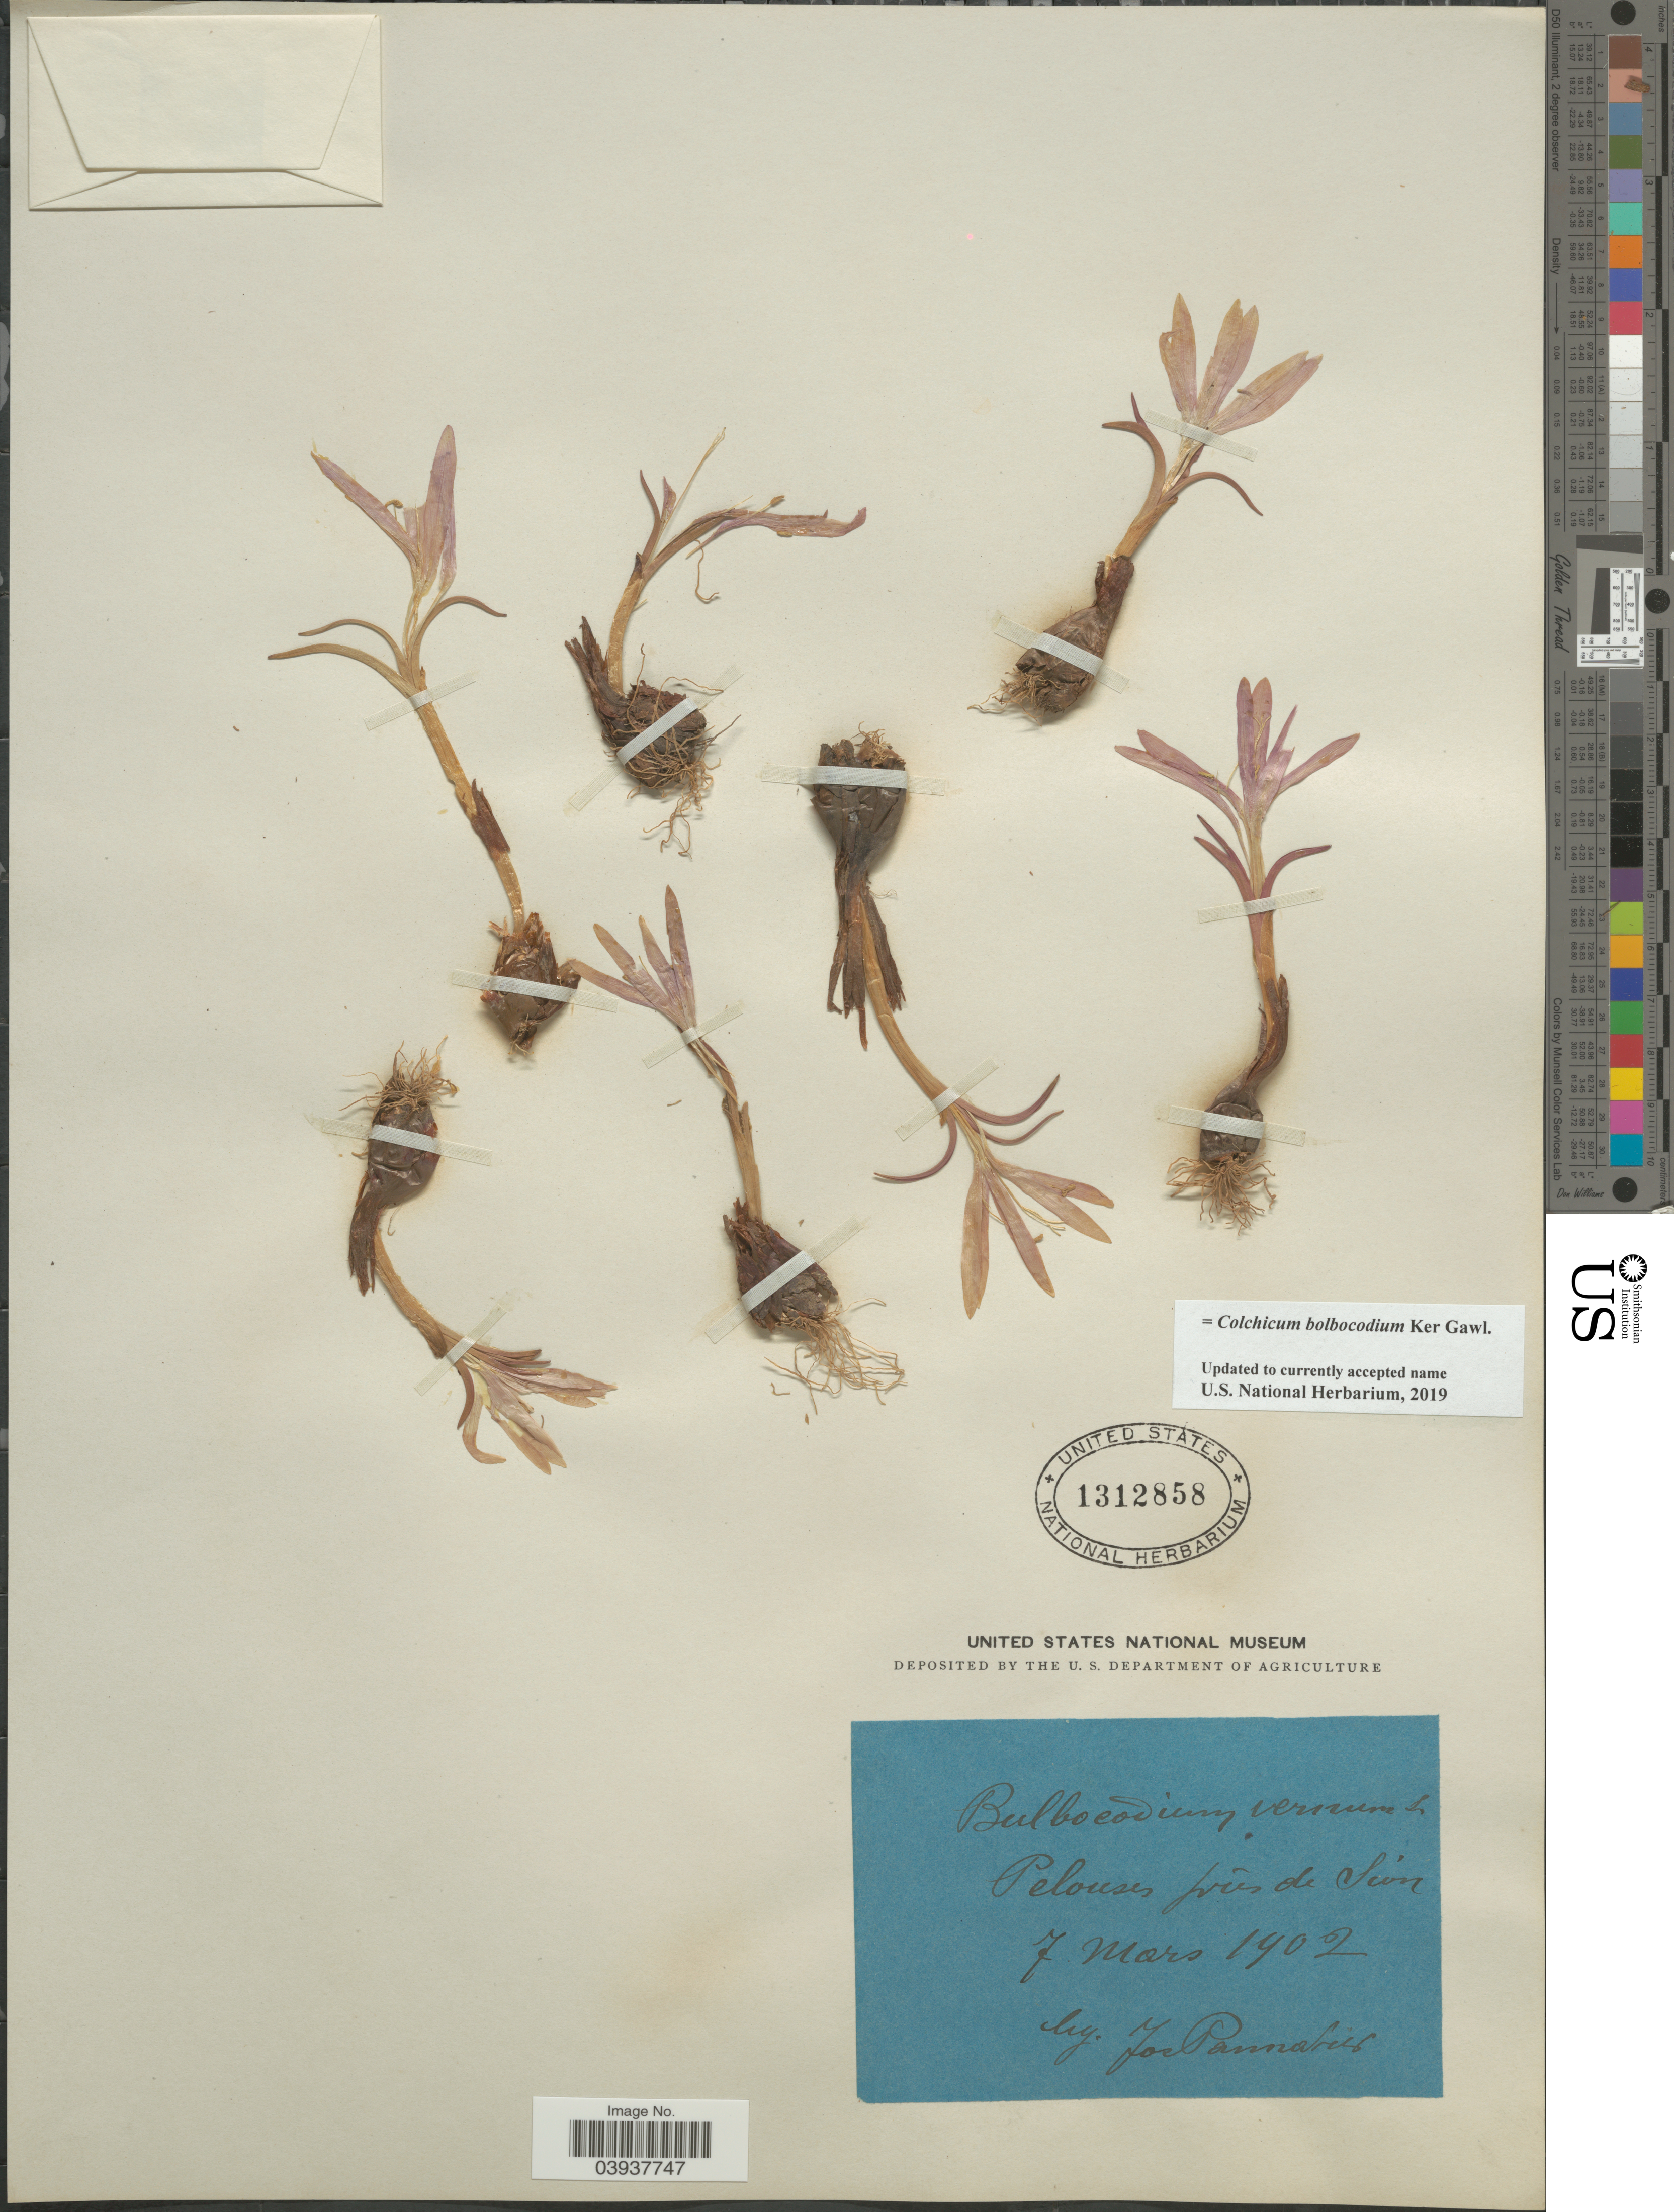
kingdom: Plantae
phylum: Tracheophyta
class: Liliopsida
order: Liliales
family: Colchicaceae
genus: Colchicum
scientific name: Colchicum bulbocodium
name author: Ker Gawl.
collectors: J. Pannatier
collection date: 1902-03-07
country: Switzerland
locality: Pelouses prés de Sión.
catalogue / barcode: US 1312858